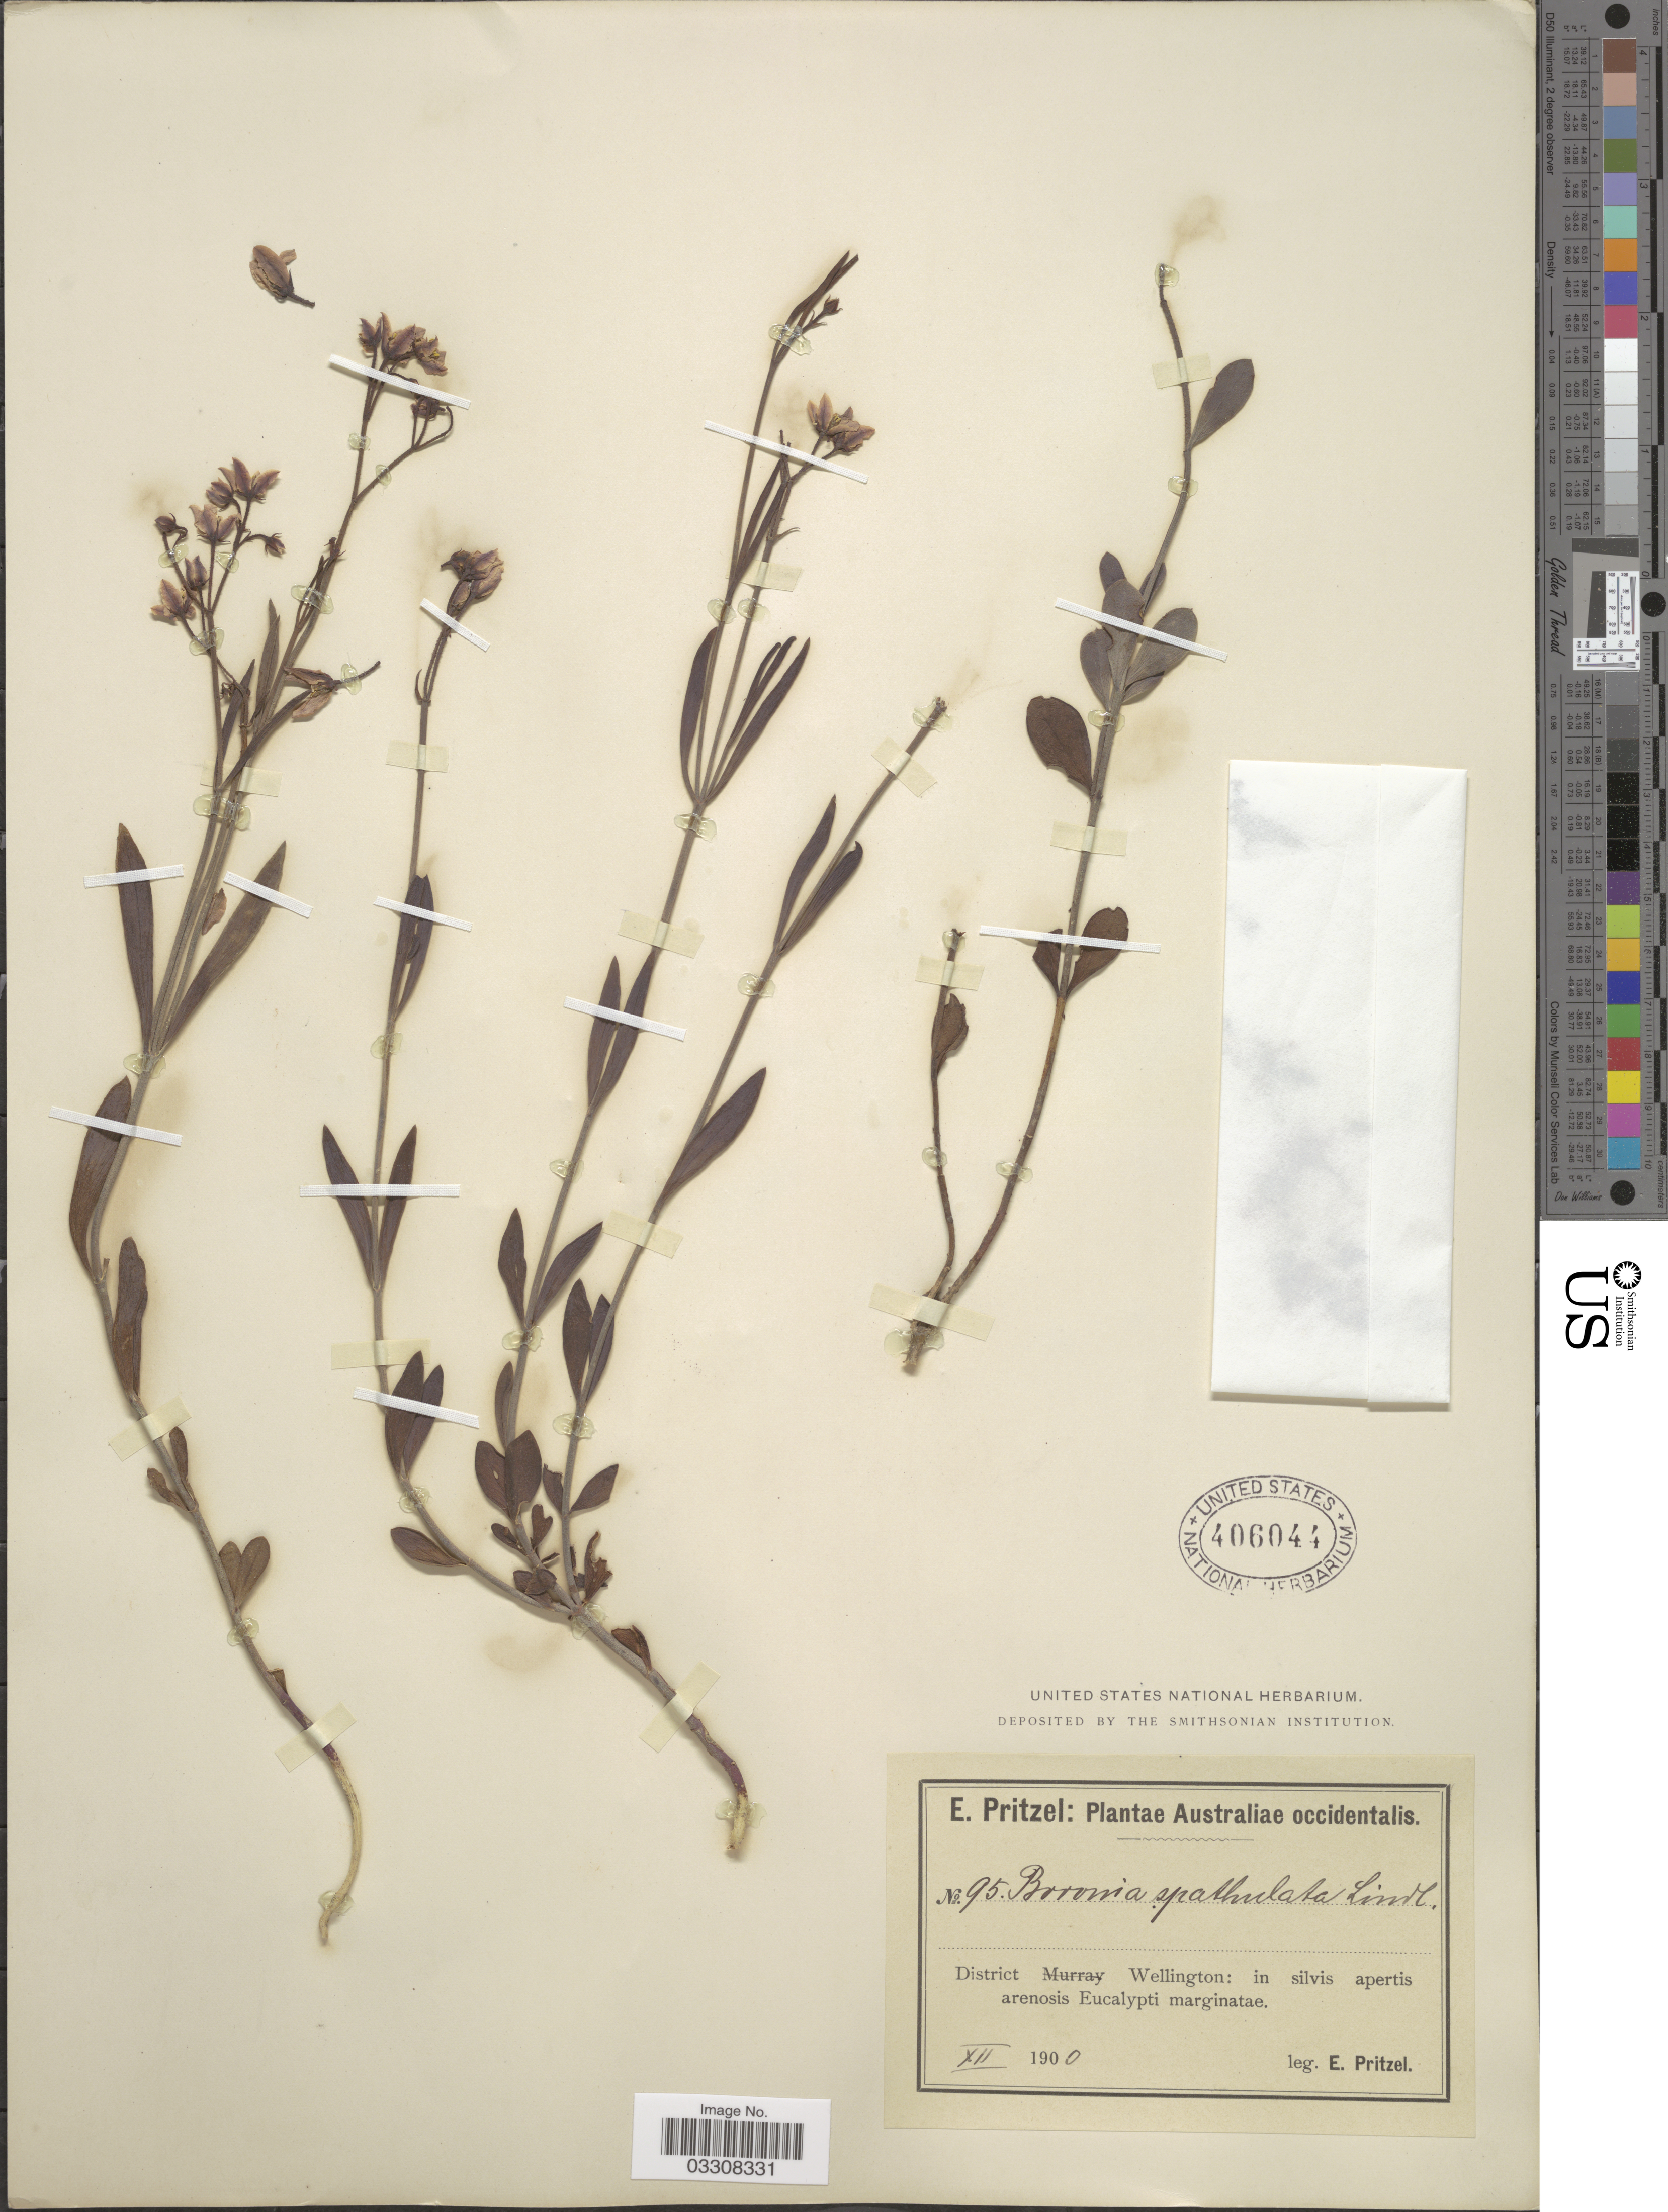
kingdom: Plantae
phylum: Tracheophyta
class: Magnoliopsida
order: Sapindales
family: Rutaceae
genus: Boronia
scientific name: Boronia spathulata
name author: Lindl.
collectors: E. G. Pritzel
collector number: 95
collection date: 1900-12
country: Australia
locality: Australiae occidentalis. District Wellington: in silvis apertis arenosis Eucalypti marginatae.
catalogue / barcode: US 406044